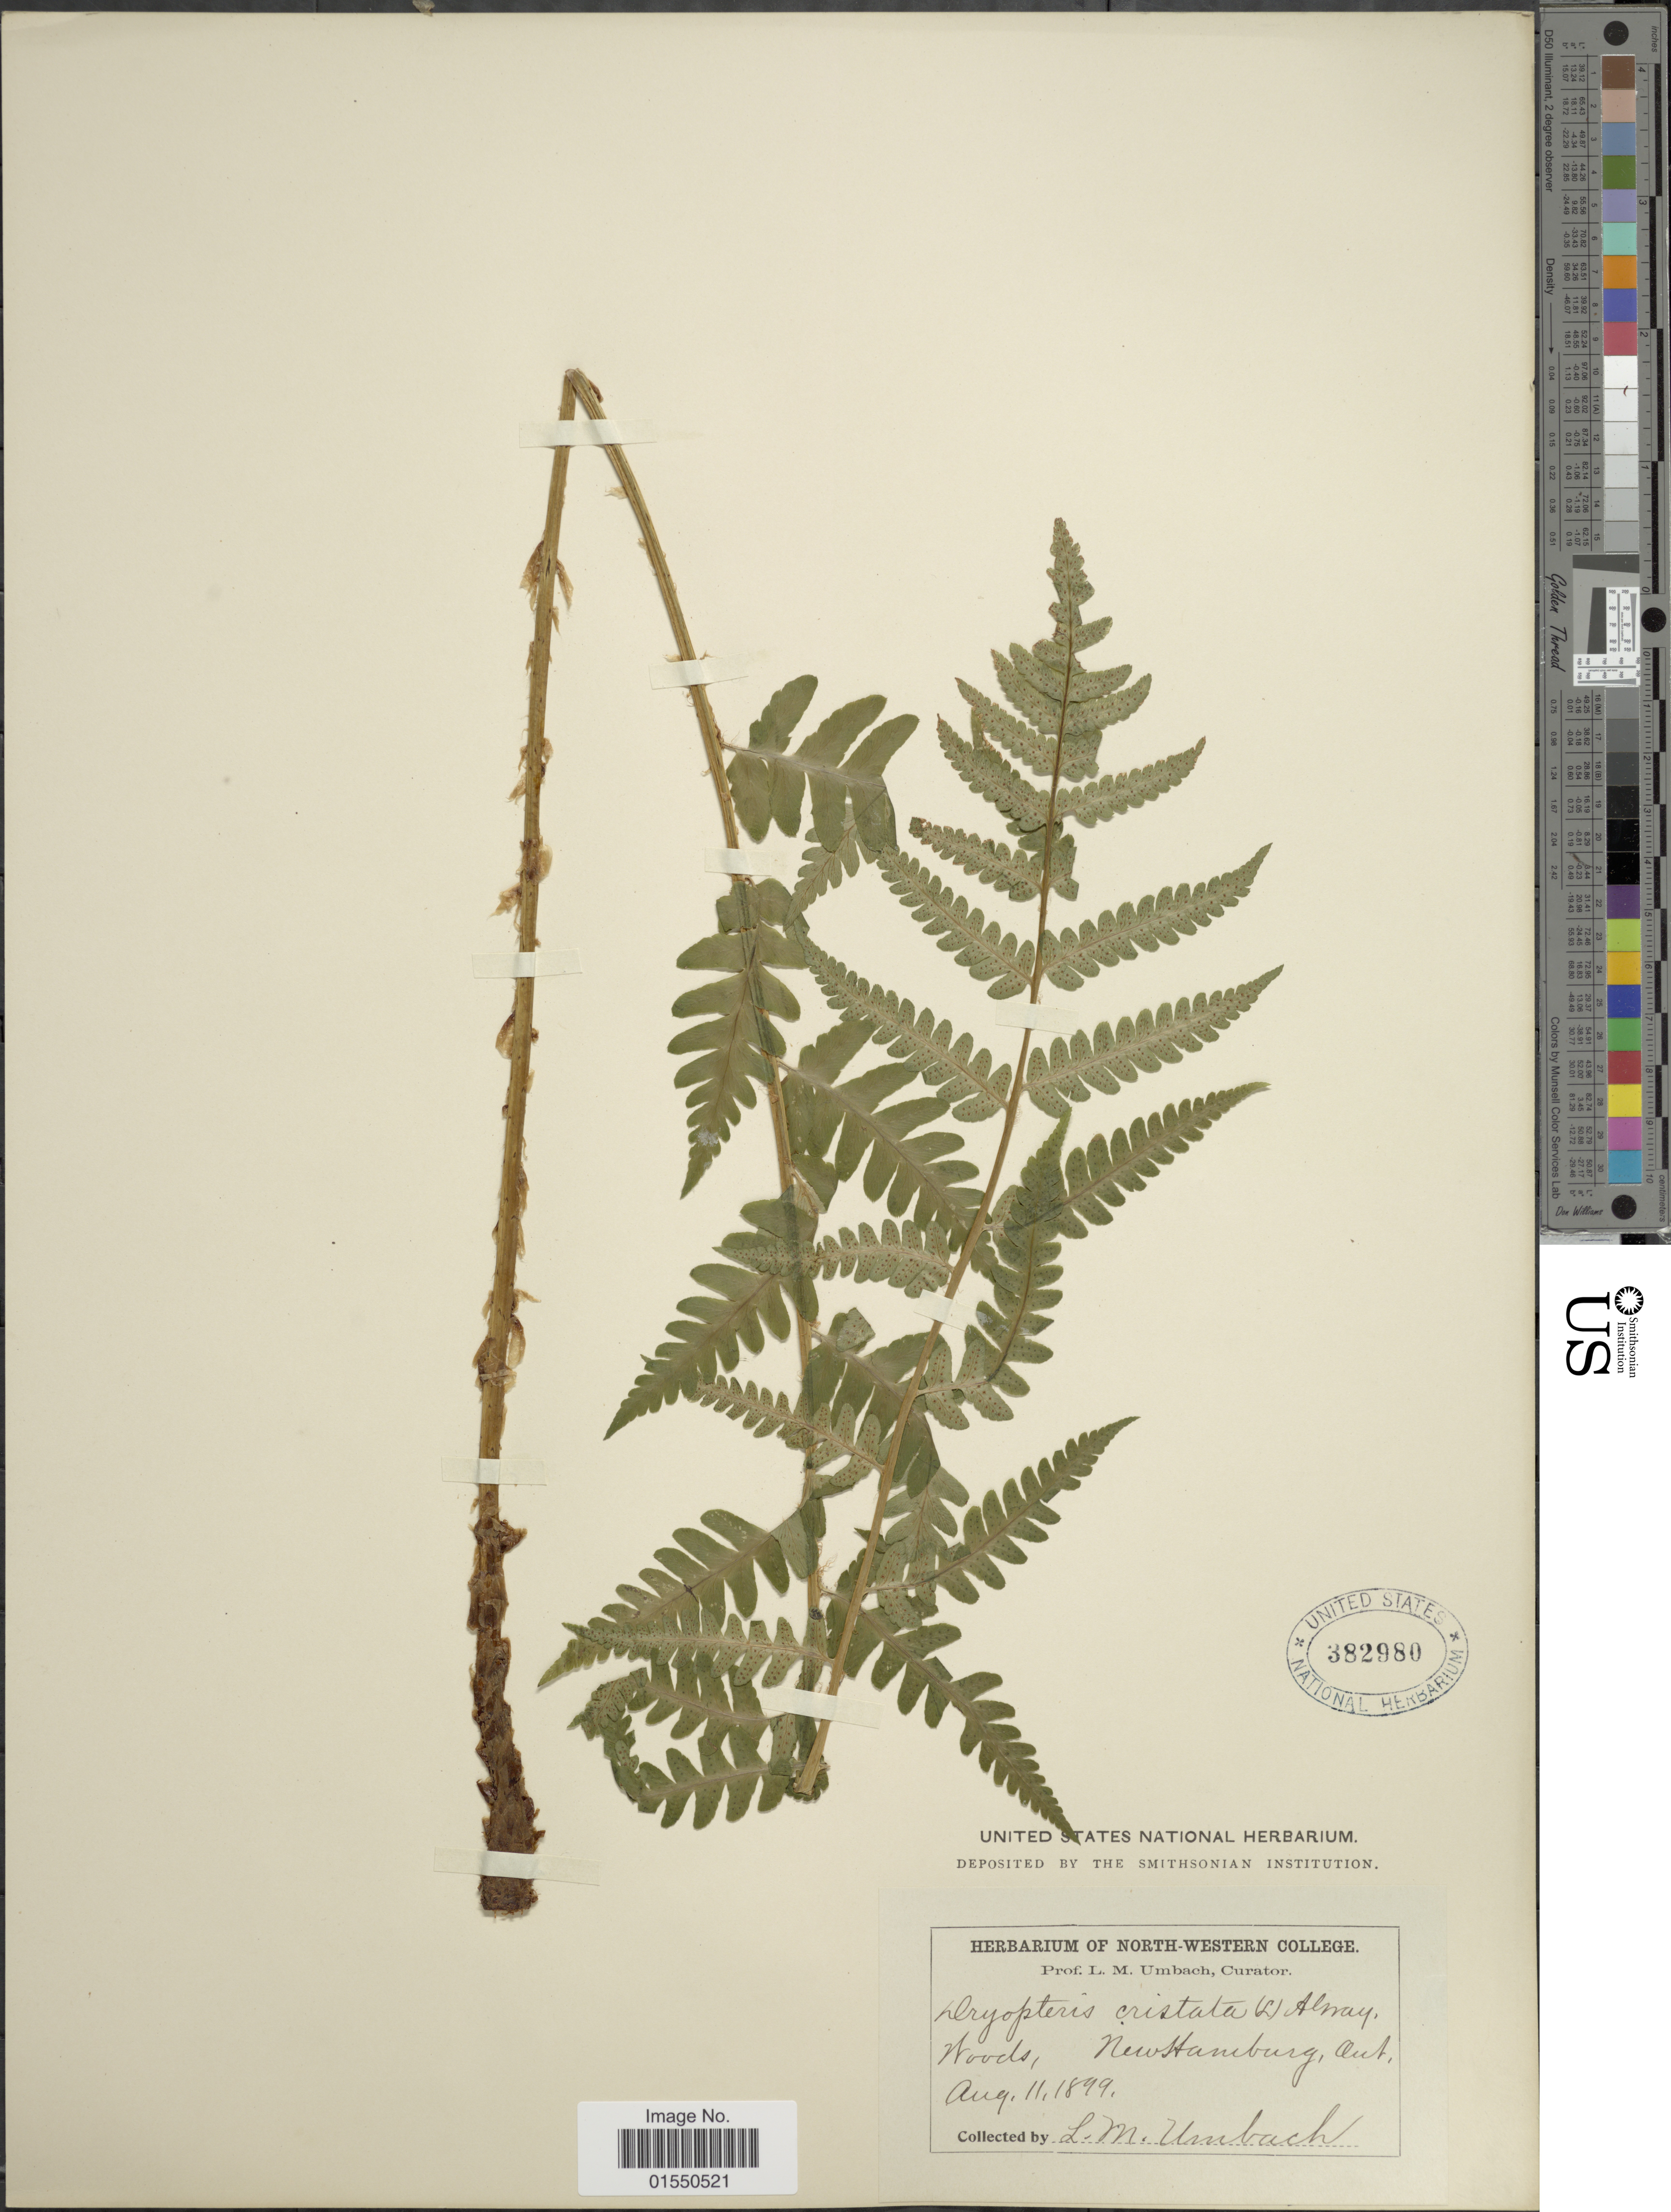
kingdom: Plantae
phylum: Tracheophyta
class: Polypodiopsida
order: Polypodiales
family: Dryopteridaceae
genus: Dryopteris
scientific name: Dryopteris cristata var. spinulosa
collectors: L. M. Umbach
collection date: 1899-08-11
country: Canada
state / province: Ontario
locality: Woods, New Hamburg, Ont.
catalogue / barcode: US 382980